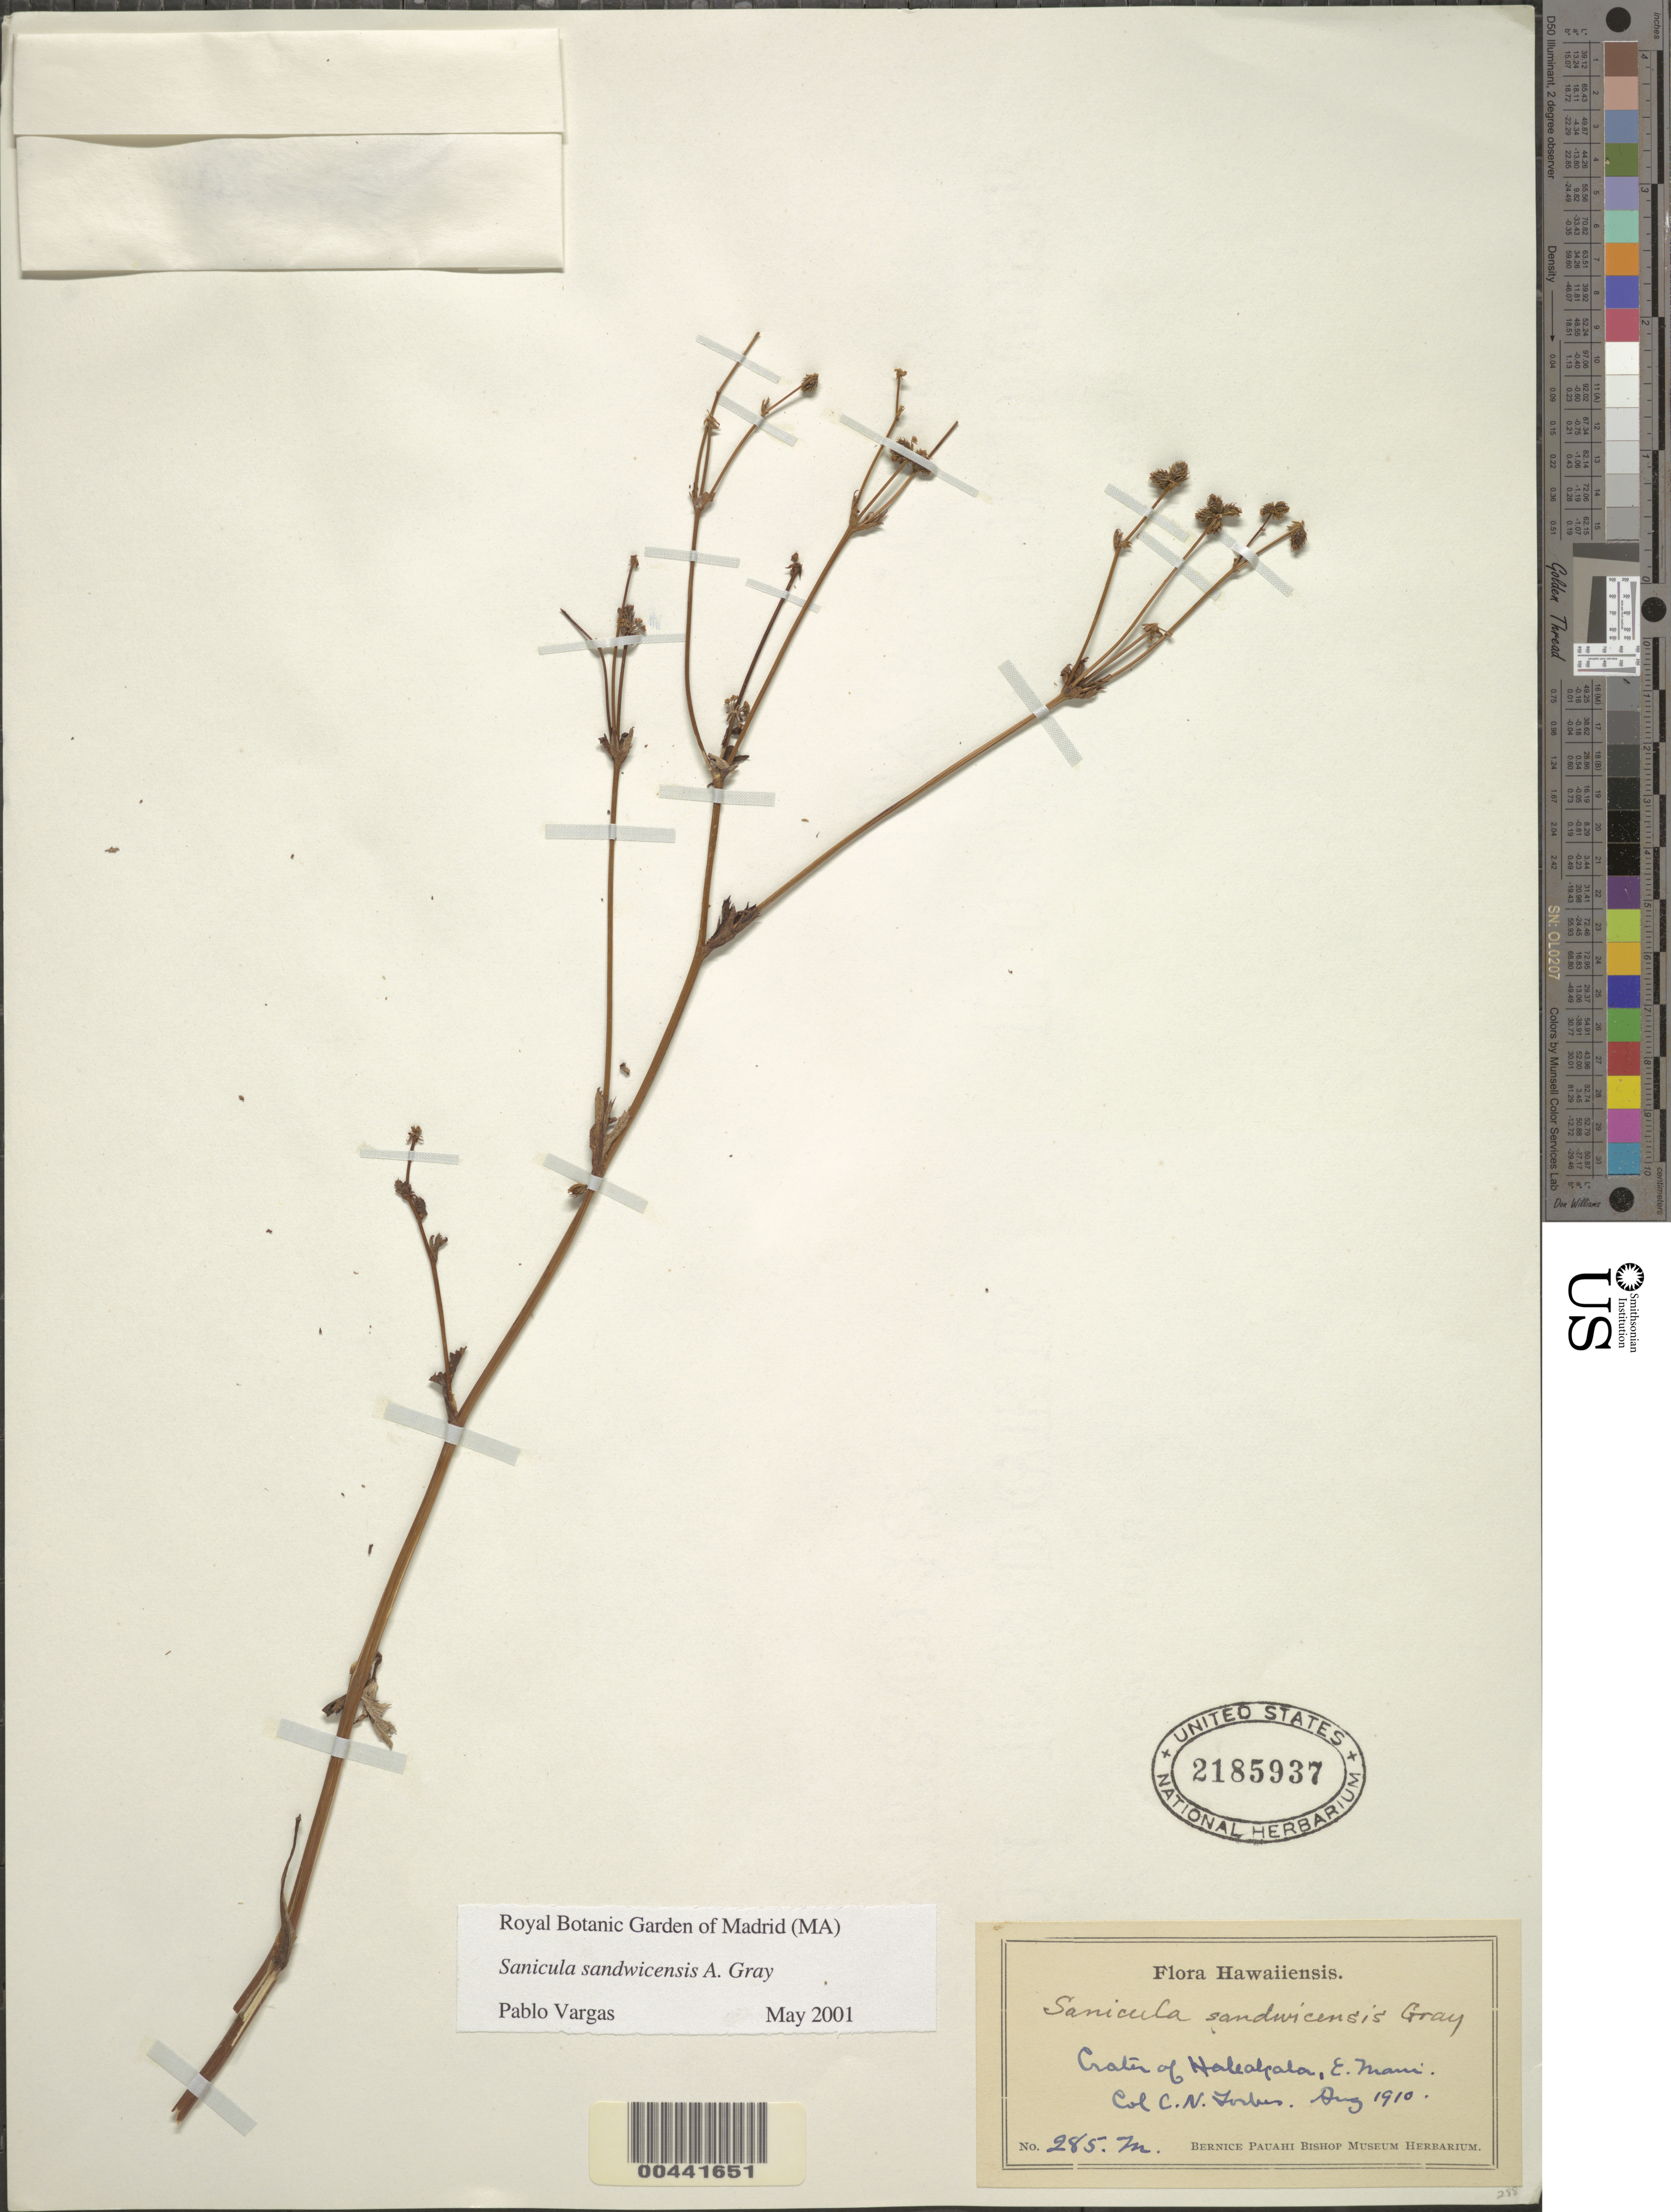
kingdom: Plantae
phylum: Tracheophyta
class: Magnoliopsida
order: Apiales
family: Apiaceae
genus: Sanicula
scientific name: Sanicula sandwicensis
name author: A. Gray in Wilkes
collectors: C. N. Forbes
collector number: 285.M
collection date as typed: Aug 1910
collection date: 1910-08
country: United States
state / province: Hawaii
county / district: Maui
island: Maui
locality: Crater of Haleakala, E Maui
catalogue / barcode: US 2185937